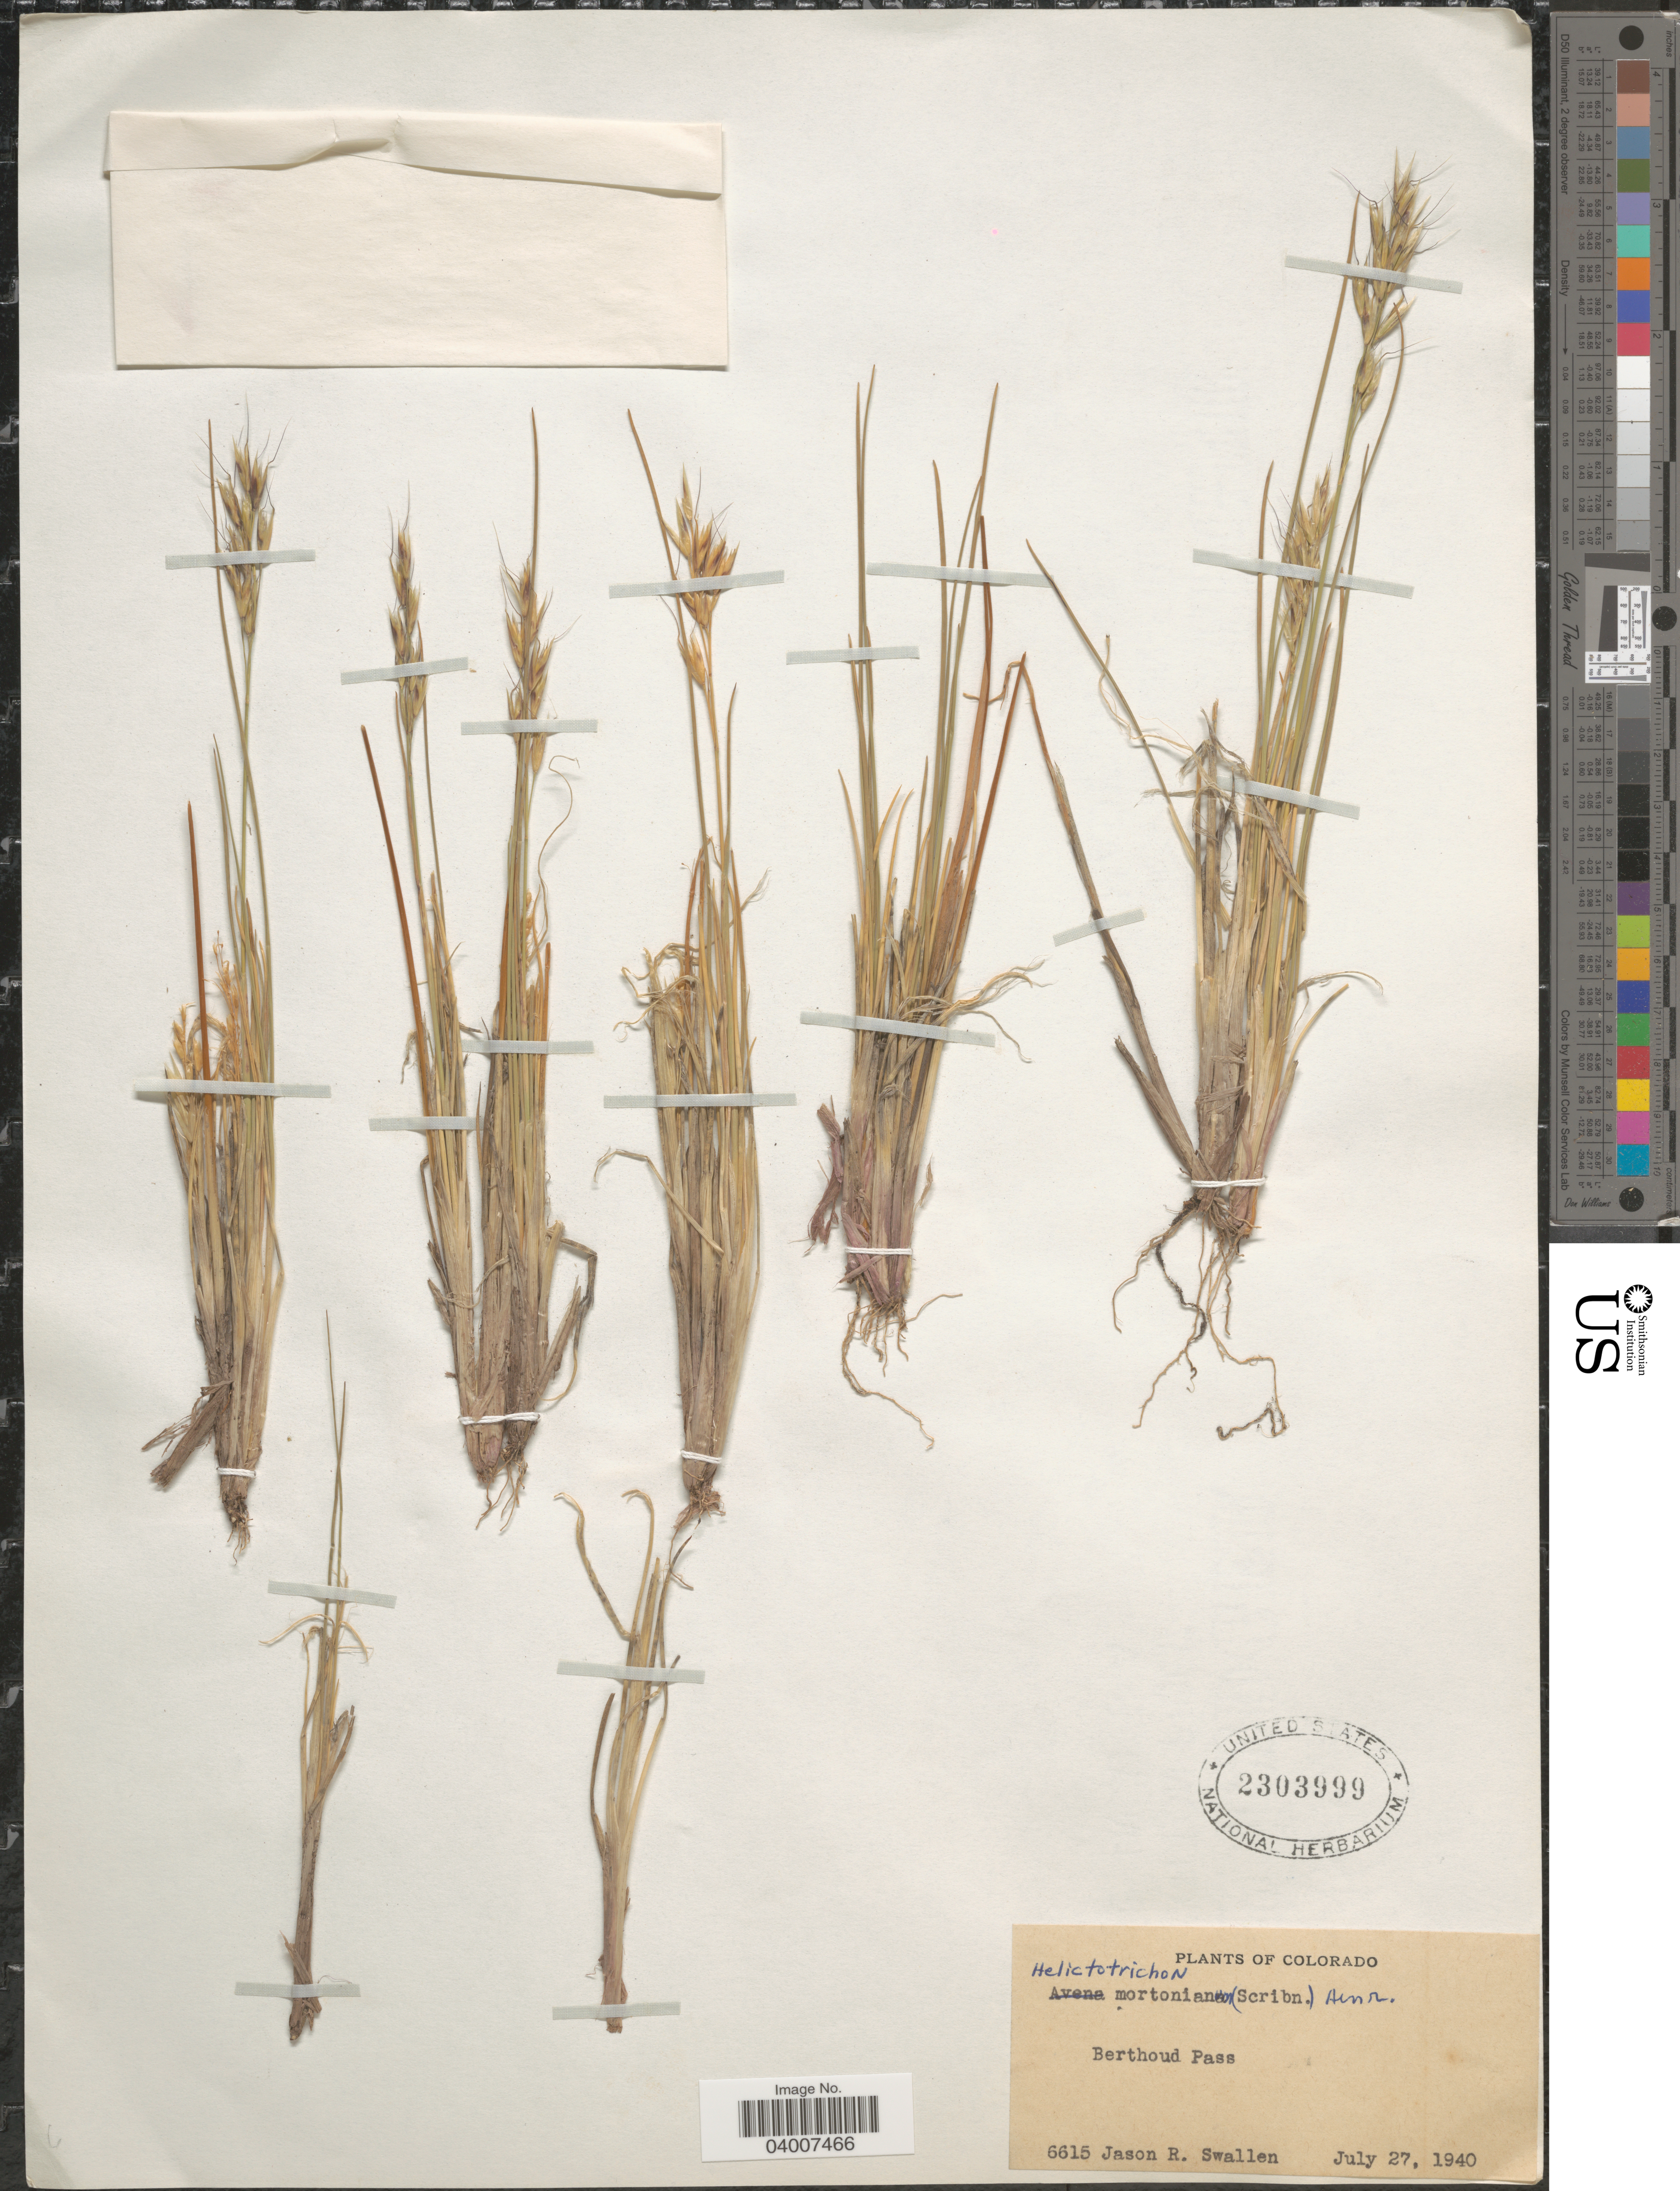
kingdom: Plantae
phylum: Tracheophyta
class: Liliopsida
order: Poales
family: Poaceae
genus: Helictotrichon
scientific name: Helictotrichon mortonianum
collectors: J. R. Swallen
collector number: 6615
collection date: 1940-07-27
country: United States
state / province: Colorado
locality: Berthoud Pass.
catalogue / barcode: US 2303999